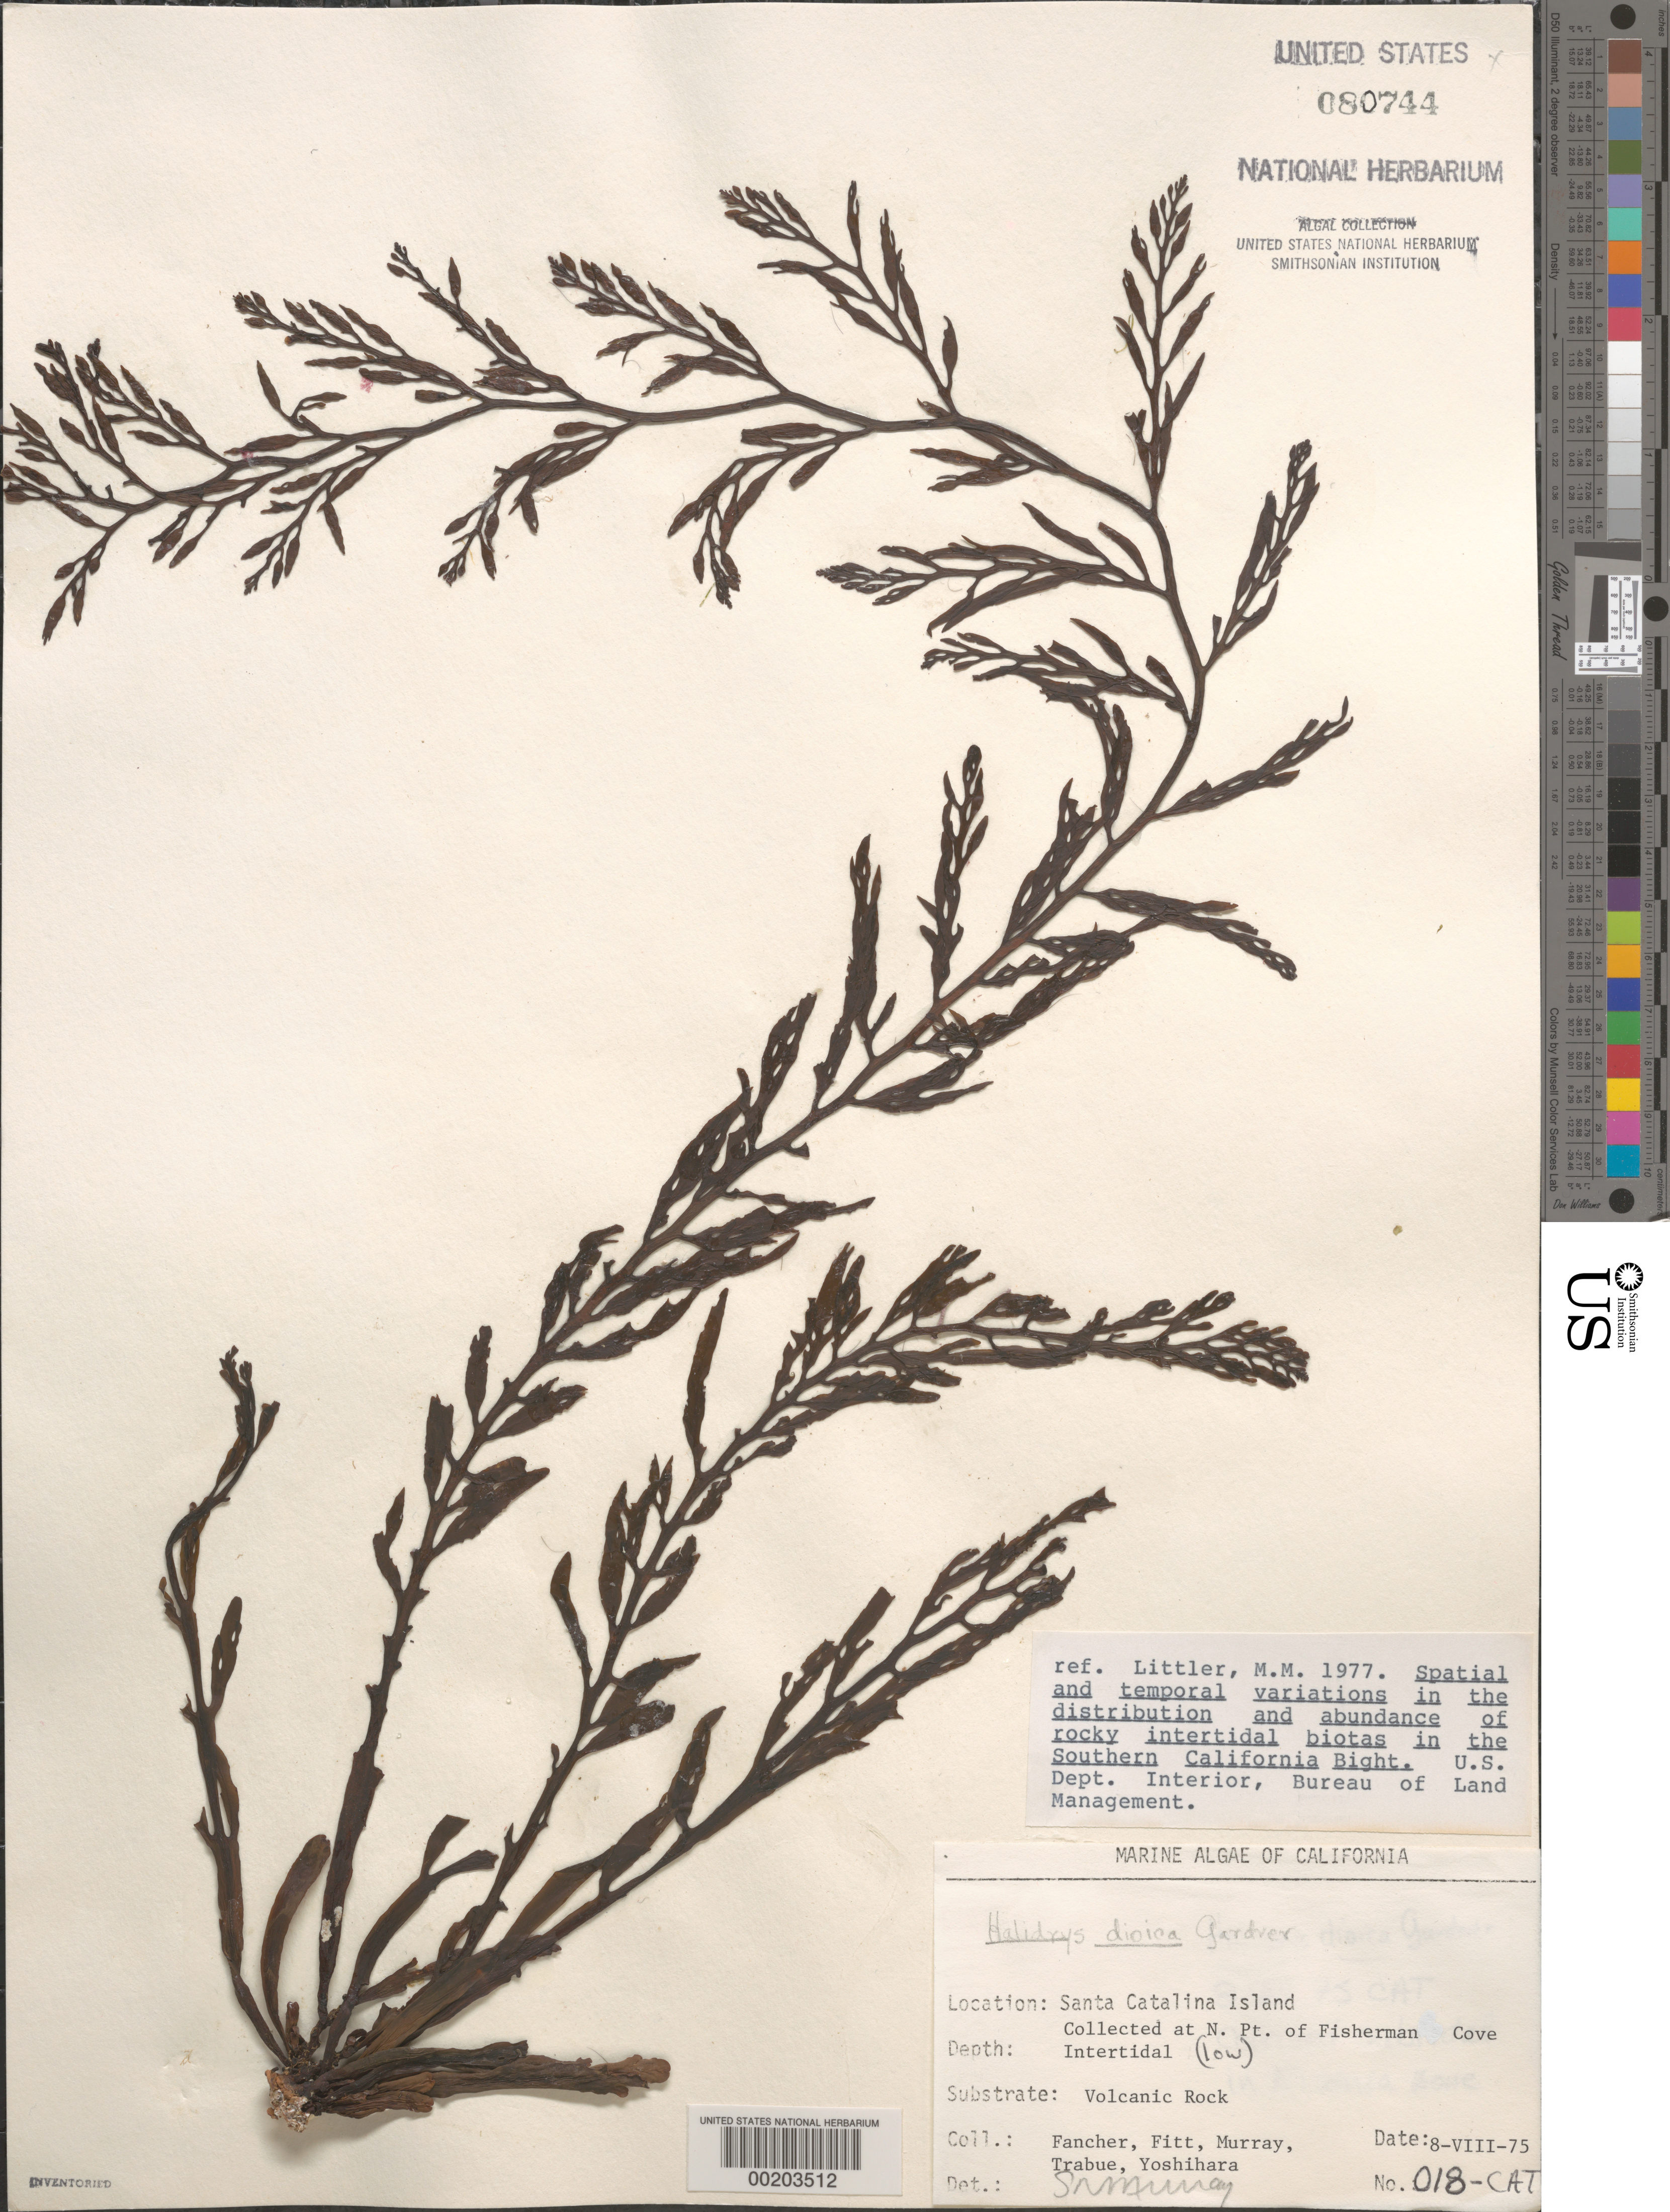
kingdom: Chromista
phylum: Ochrophyta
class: Phaeophyceae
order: Fucales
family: Sargassaceae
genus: Halidrys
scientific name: Halidrys dioica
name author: N.L. Gardner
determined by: Murray, S. N.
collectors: J. Fancher, W. Fitt, S. N. Murray, P. J. Trabue & K. Yoshihara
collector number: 018-CAT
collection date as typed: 08 Aug 1975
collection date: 1975-08-08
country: United States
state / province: California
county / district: Los Angeles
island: Santa Catalina Island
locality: Fishermen Cove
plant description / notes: BLM-SOCALBIGHT Rocky Intertidal Survey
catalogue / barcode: US 80744